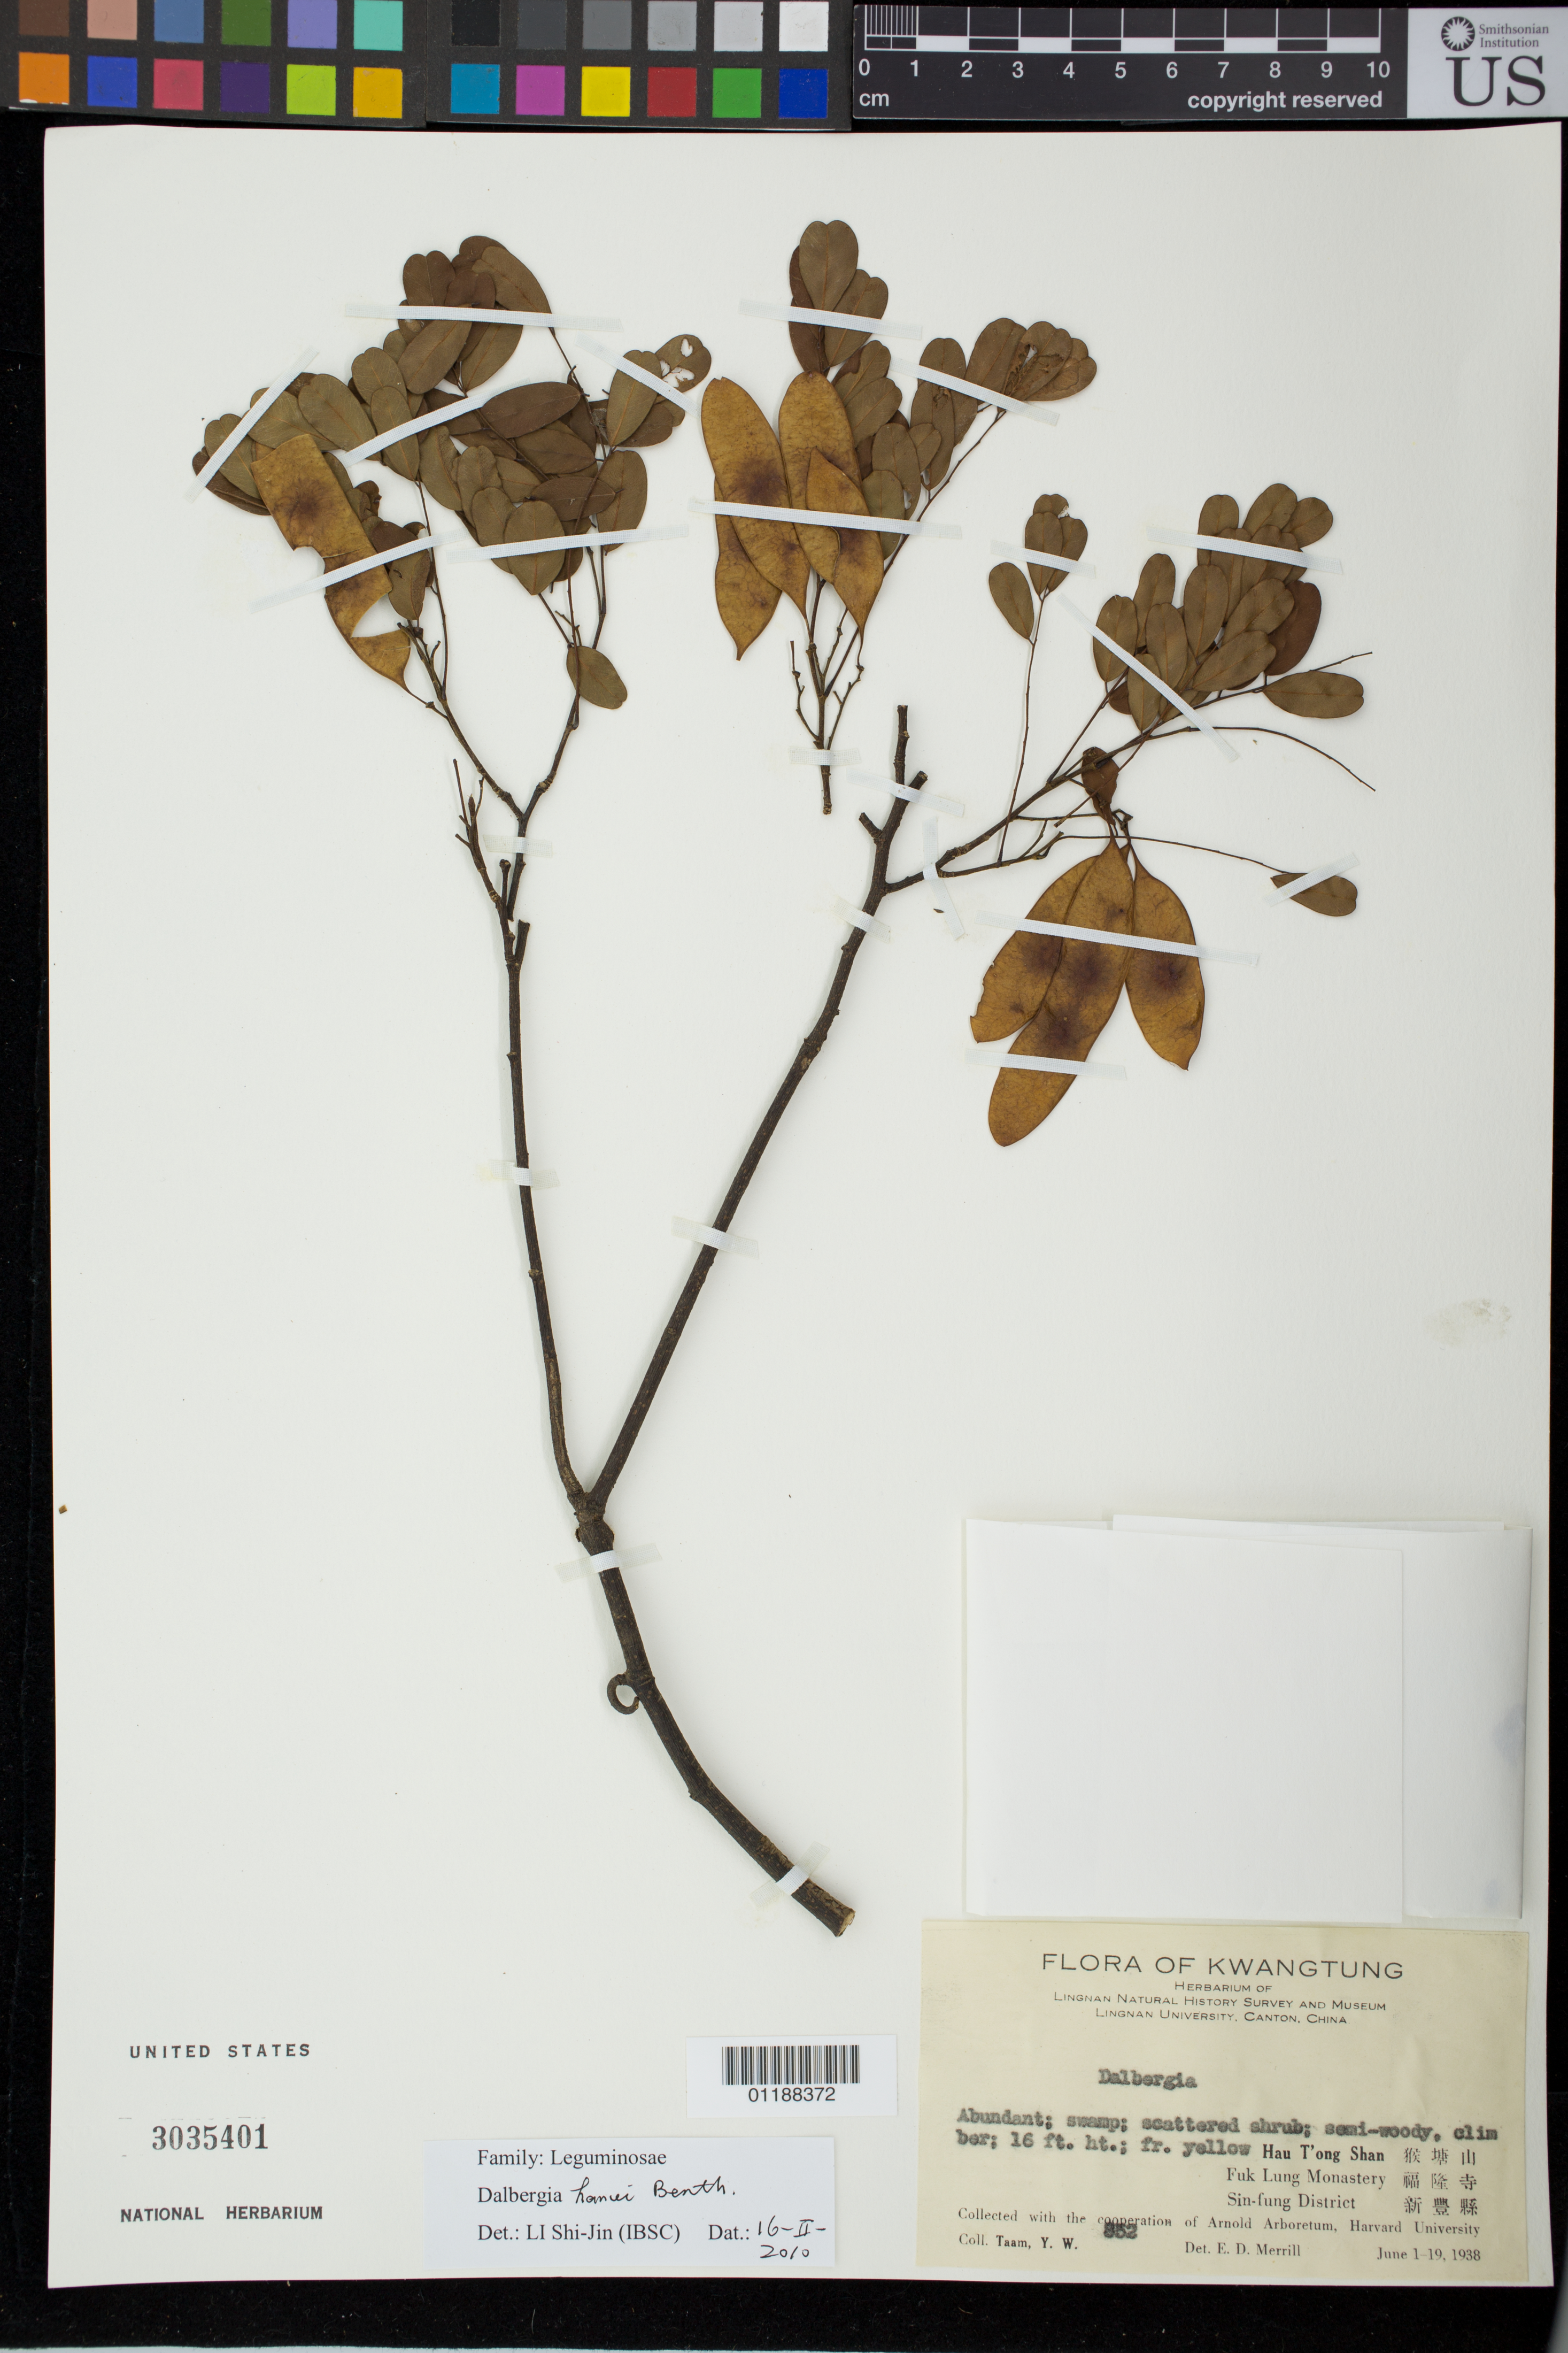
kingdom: Plantae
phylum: Tracheophyta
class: Magnoliopsida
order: Fabales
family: Fabaceae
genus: Dalbergia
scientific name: Dalbergia hancei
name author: Benth.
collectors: Y. W. Taam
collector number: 852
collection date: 1938-06-01/1938-06-19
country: China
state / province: Guangdong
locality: Hau T'ong Shan, Fuk Lung Monastery. SIn-fung district.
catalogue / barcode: US 3035401